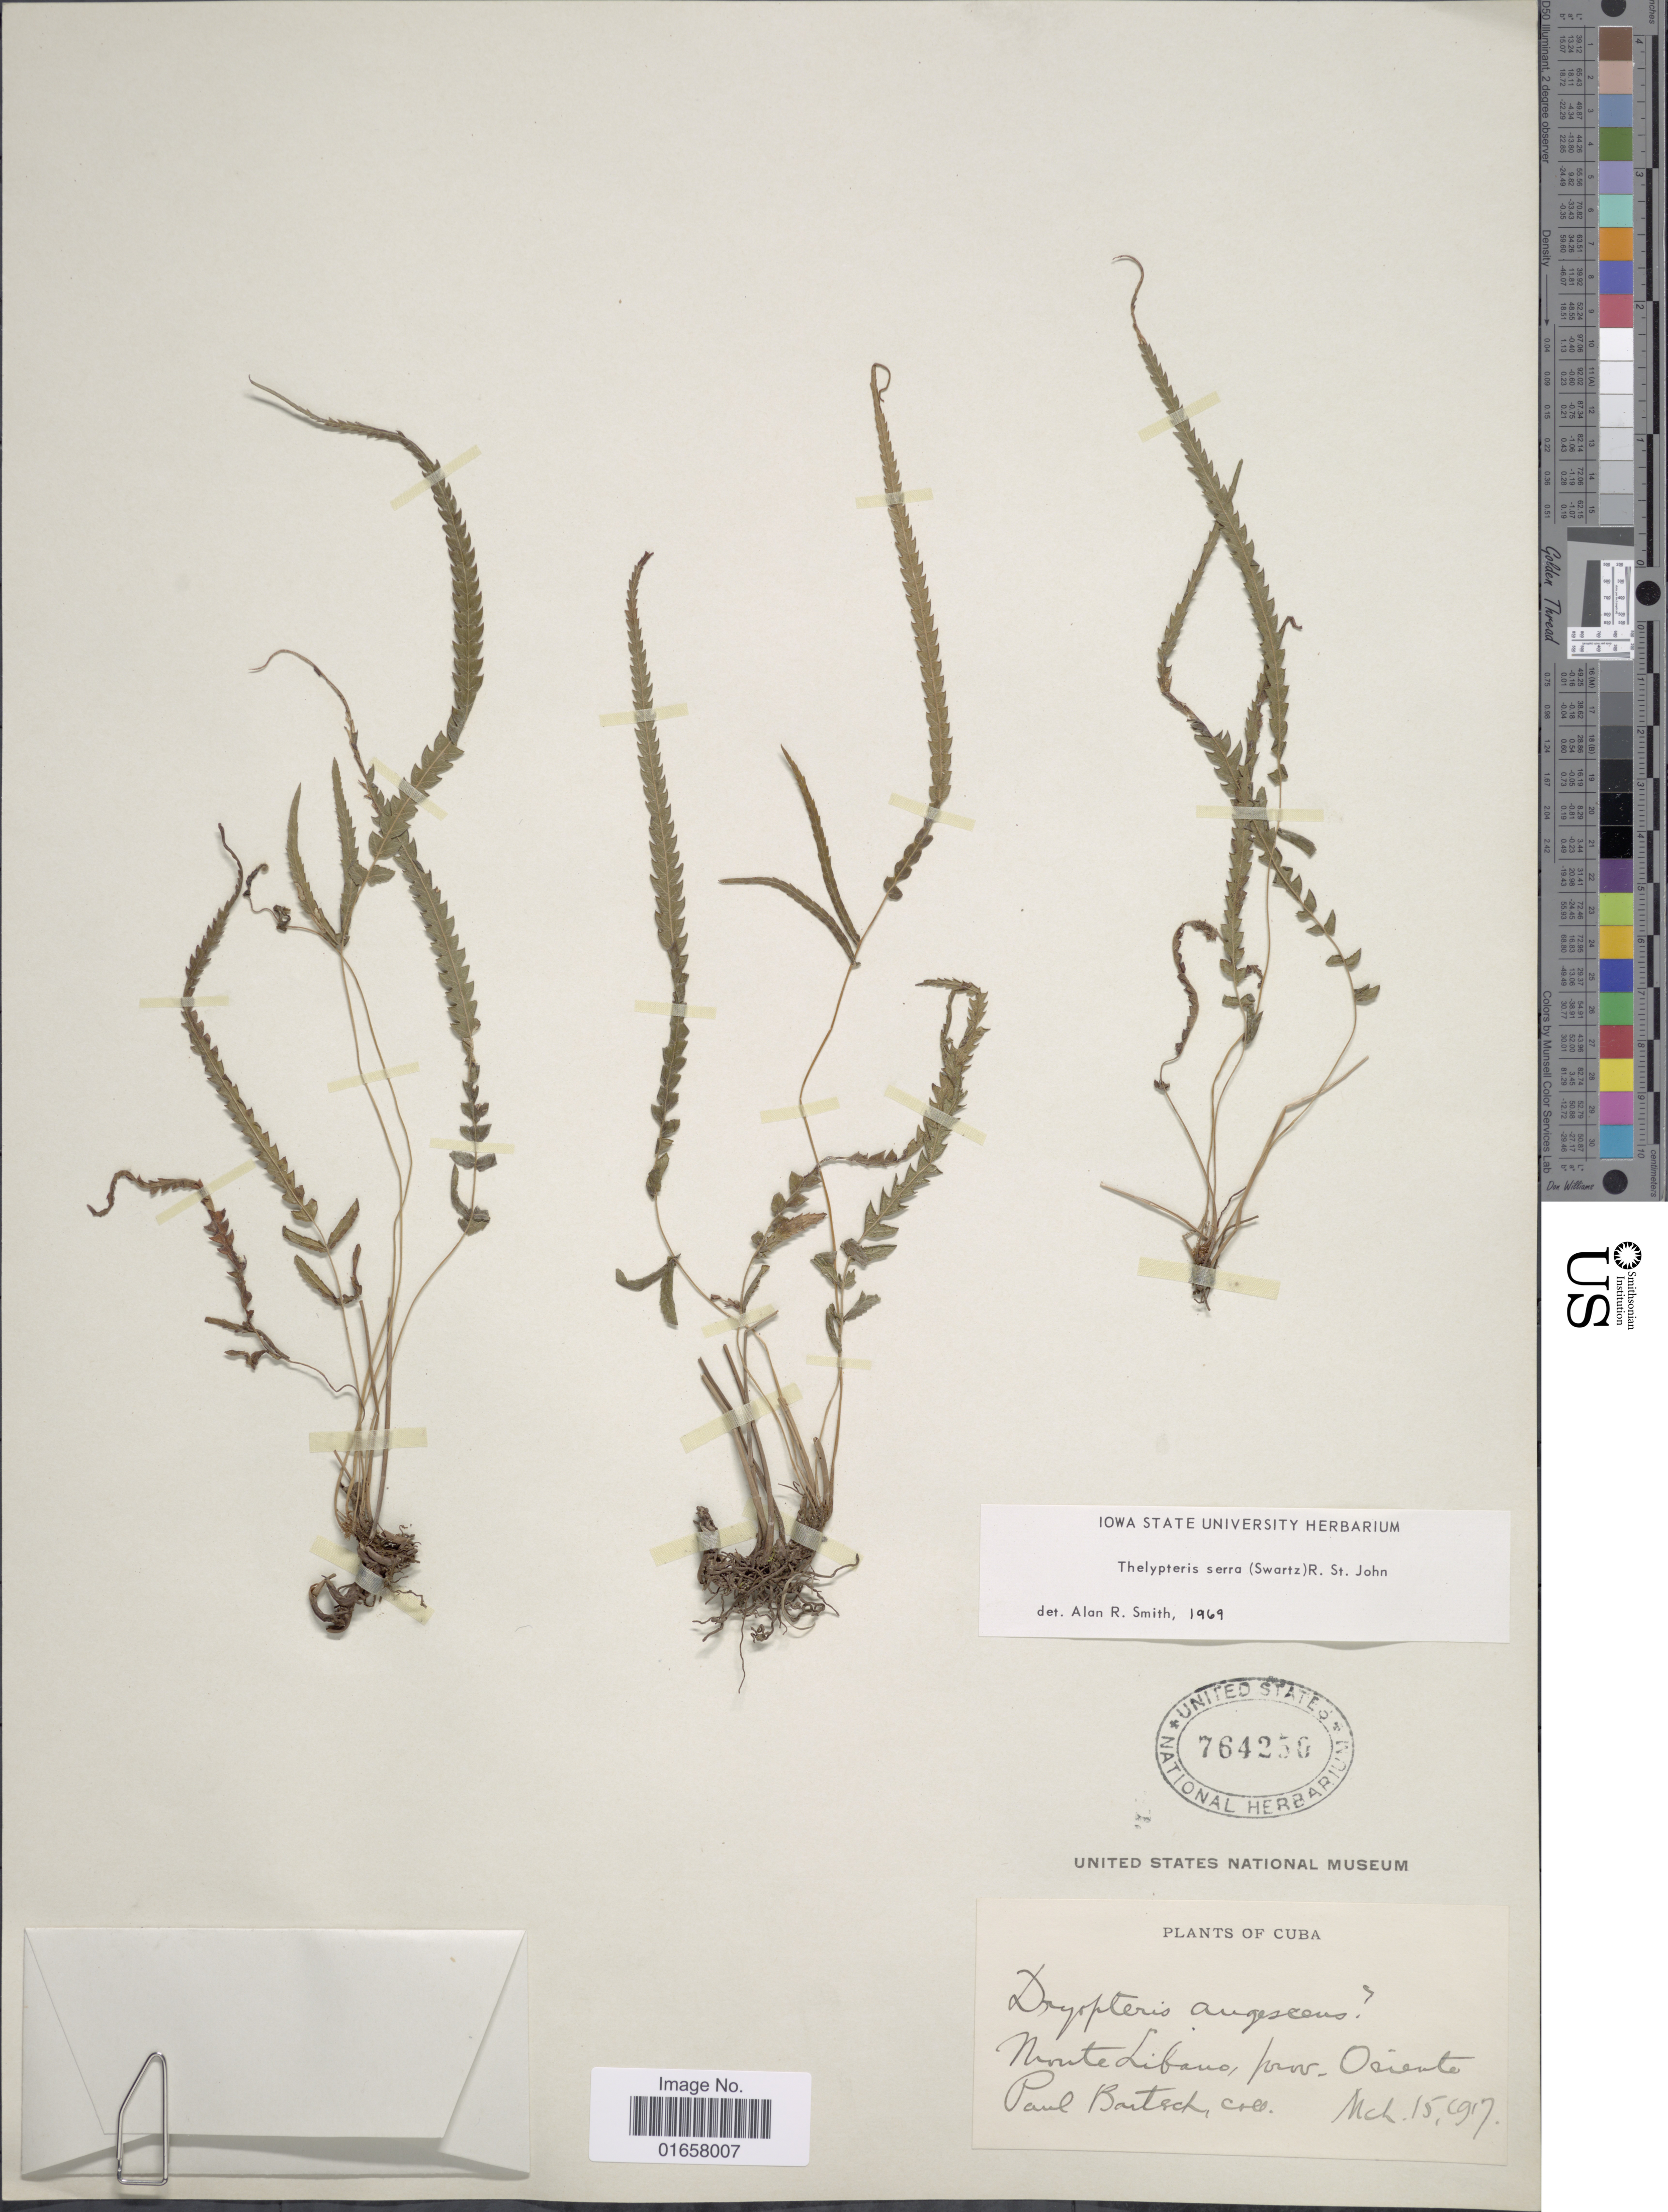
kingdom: Plantae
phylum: Tracheophyta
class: Polypodiopsida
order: Polypodiales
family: Thelypteridaceae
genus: Christella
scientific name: Christella serra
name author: (Sw.) Holttum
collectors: P. Bartsch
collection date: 1917-03-15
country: Cuba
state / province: Oriente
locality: Cuba, Monte LIbano, prov. Oriente.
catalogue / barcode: US 764250